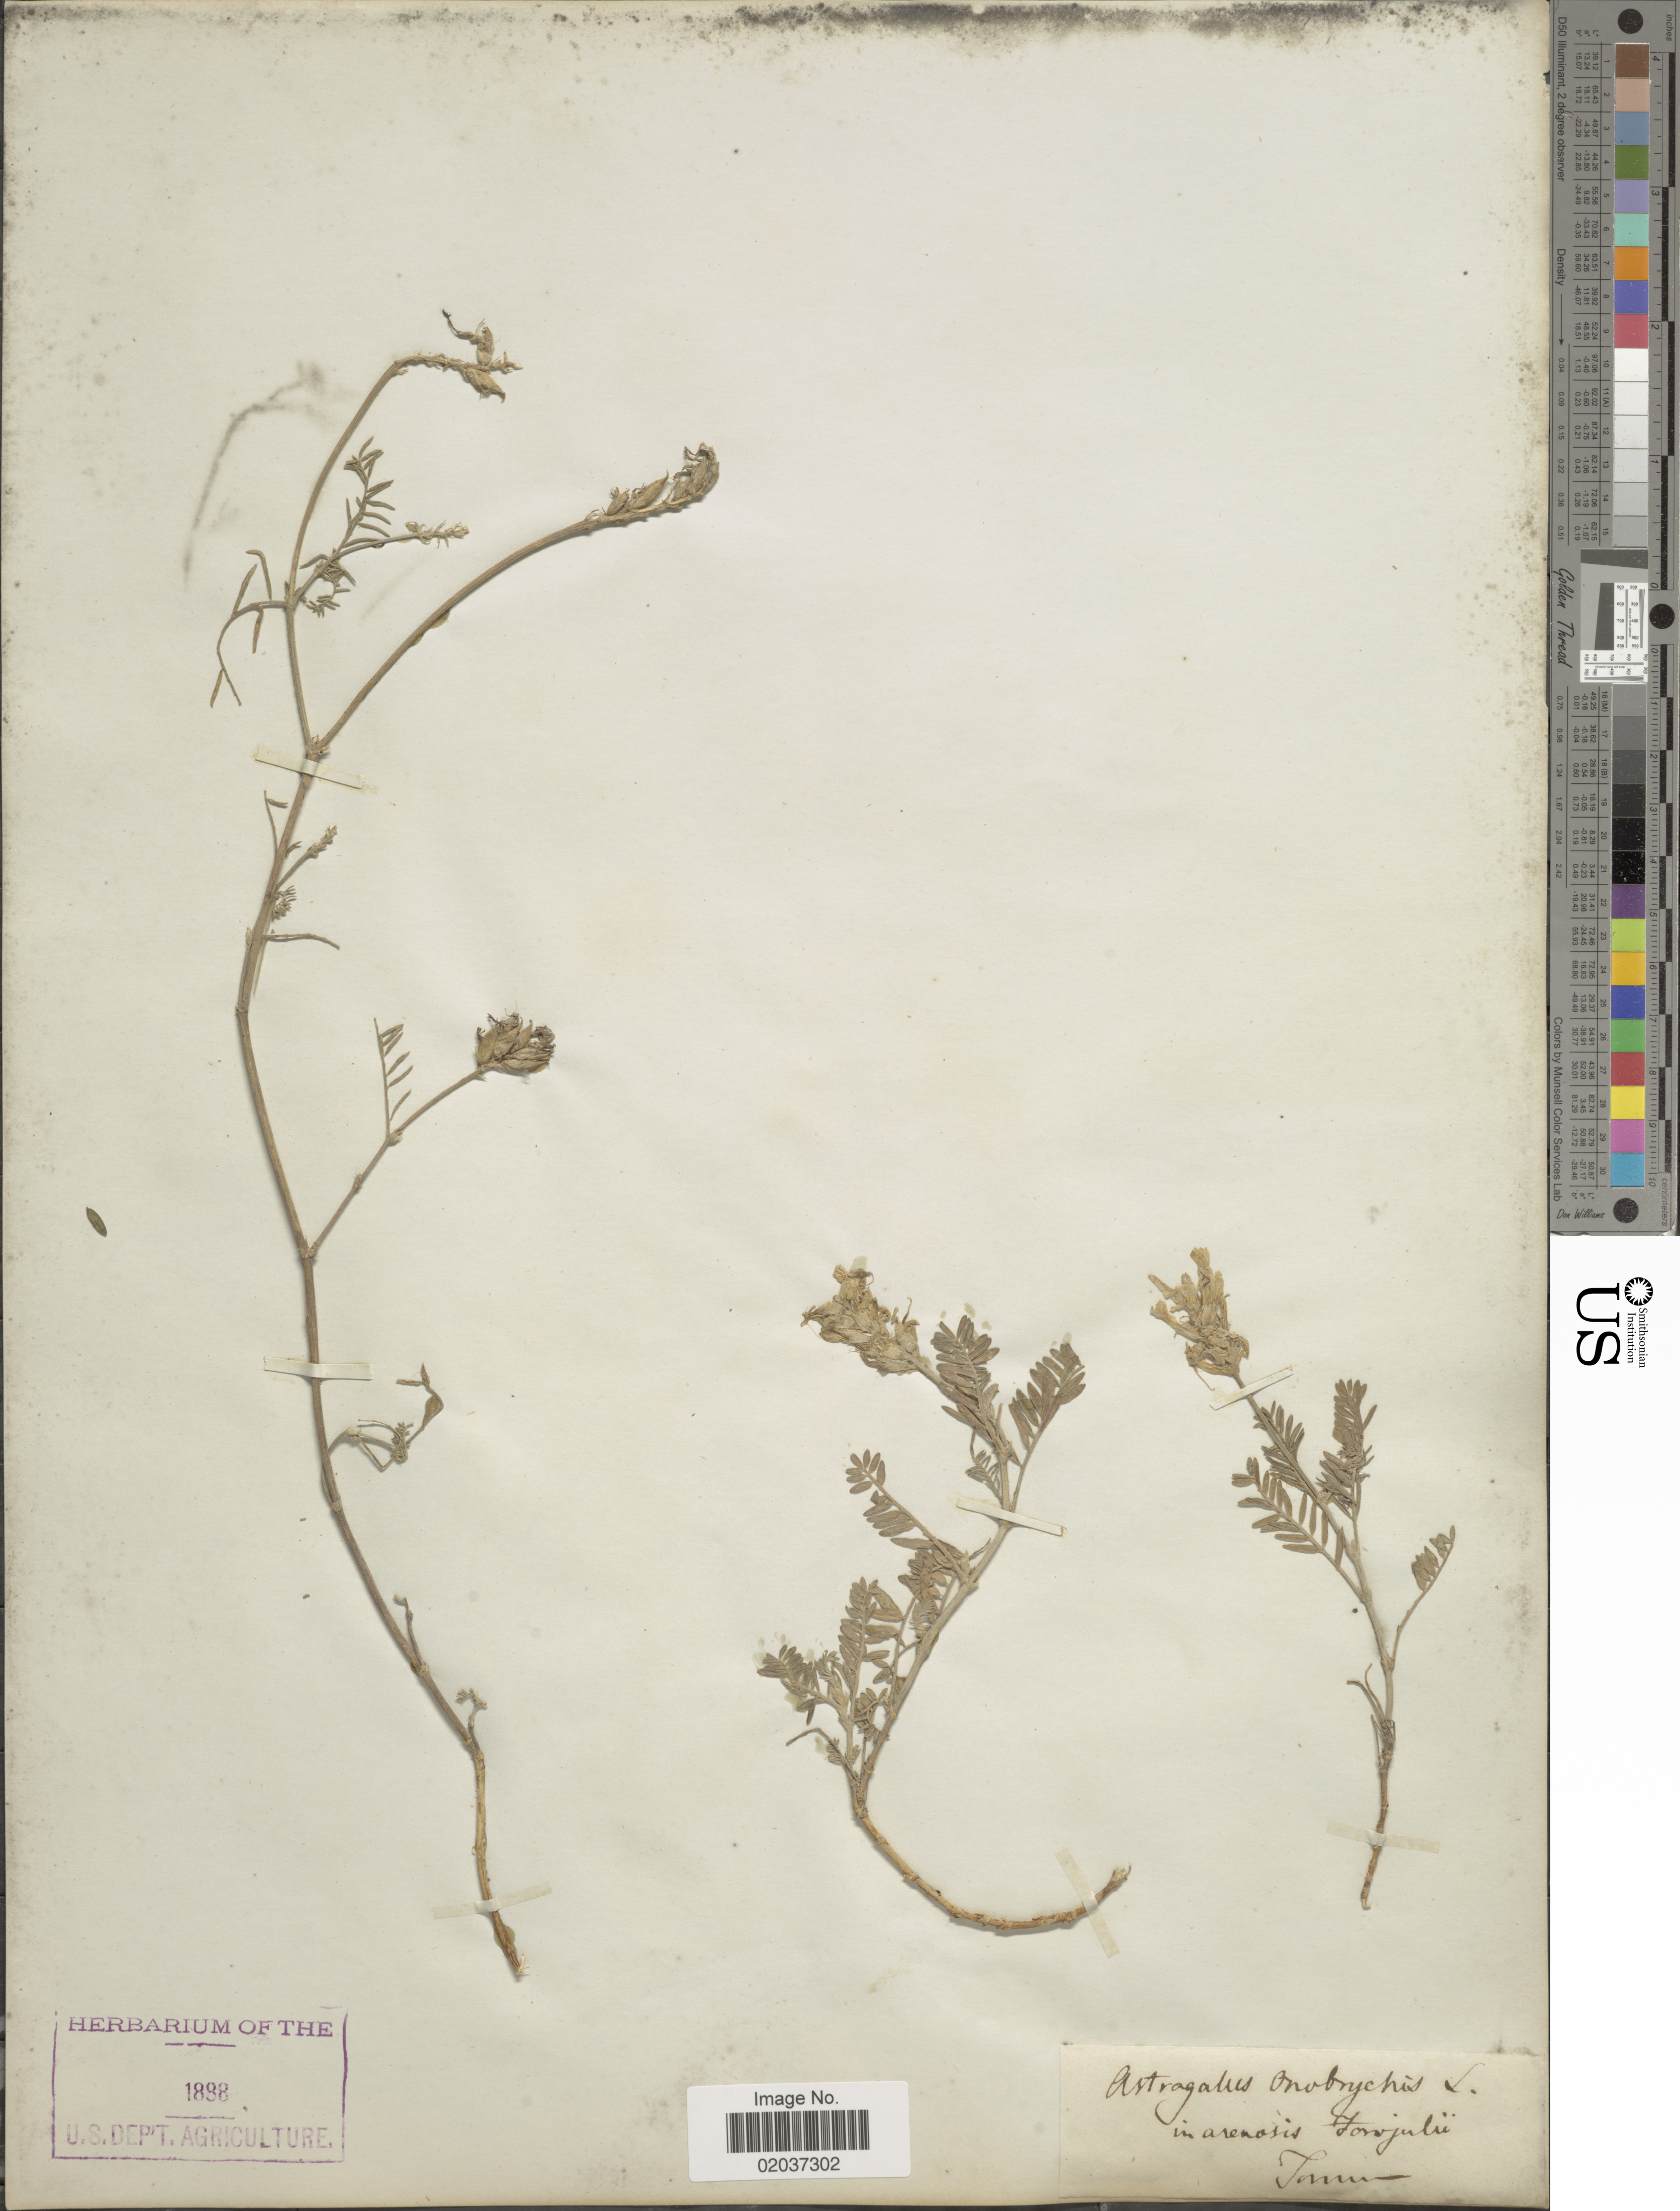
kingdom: Plantae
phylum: Tracheophyta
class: Magnoliopsida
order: Fabales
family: Fabaceae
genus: Astragalus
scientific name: Astragalus onobrychis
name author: L.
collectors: Tommasini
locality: In arenosis Forjuli